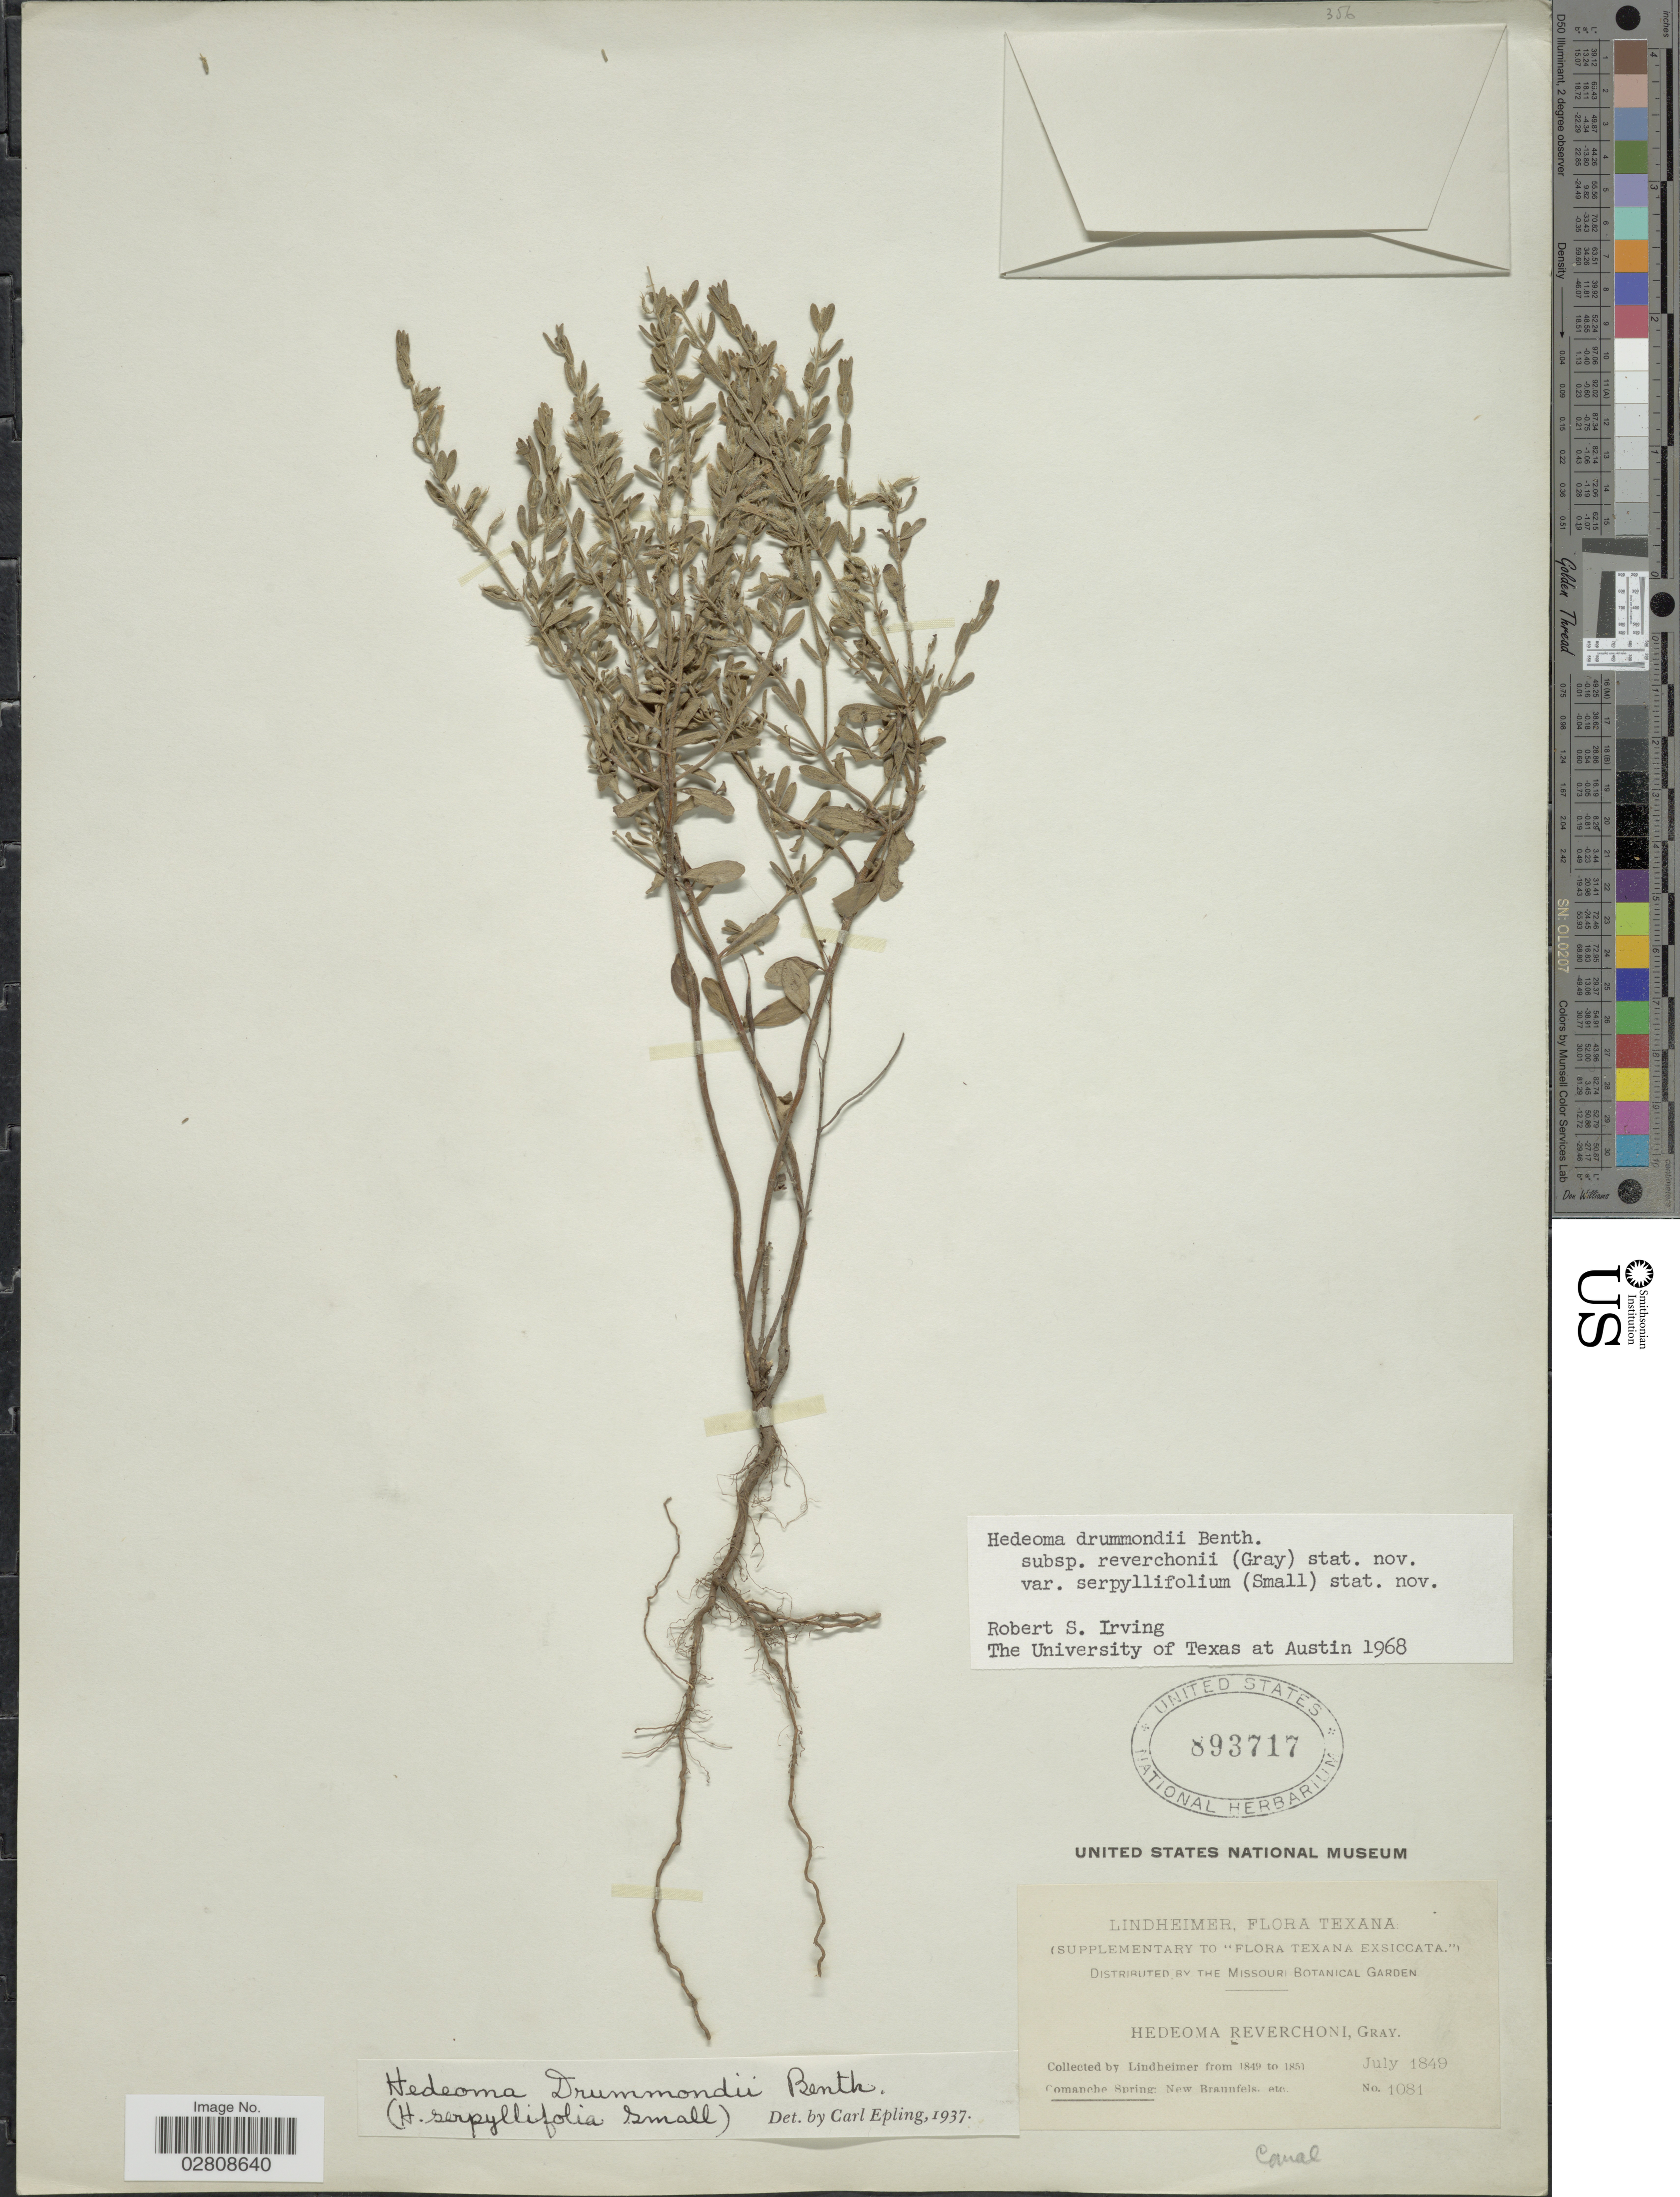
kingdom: Plantae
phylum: Tracheophyta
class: Magnoliopsida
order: Lamiales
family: Lamiaceae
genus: Hedeoma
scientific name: Hedeoma drummondii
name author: Benth.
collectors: -. Lindheimer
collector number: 1081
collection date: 1849-07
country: United States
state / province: Texas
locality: Comanche Spring: New Braunfels, etc. Canal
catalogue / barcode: US 893717